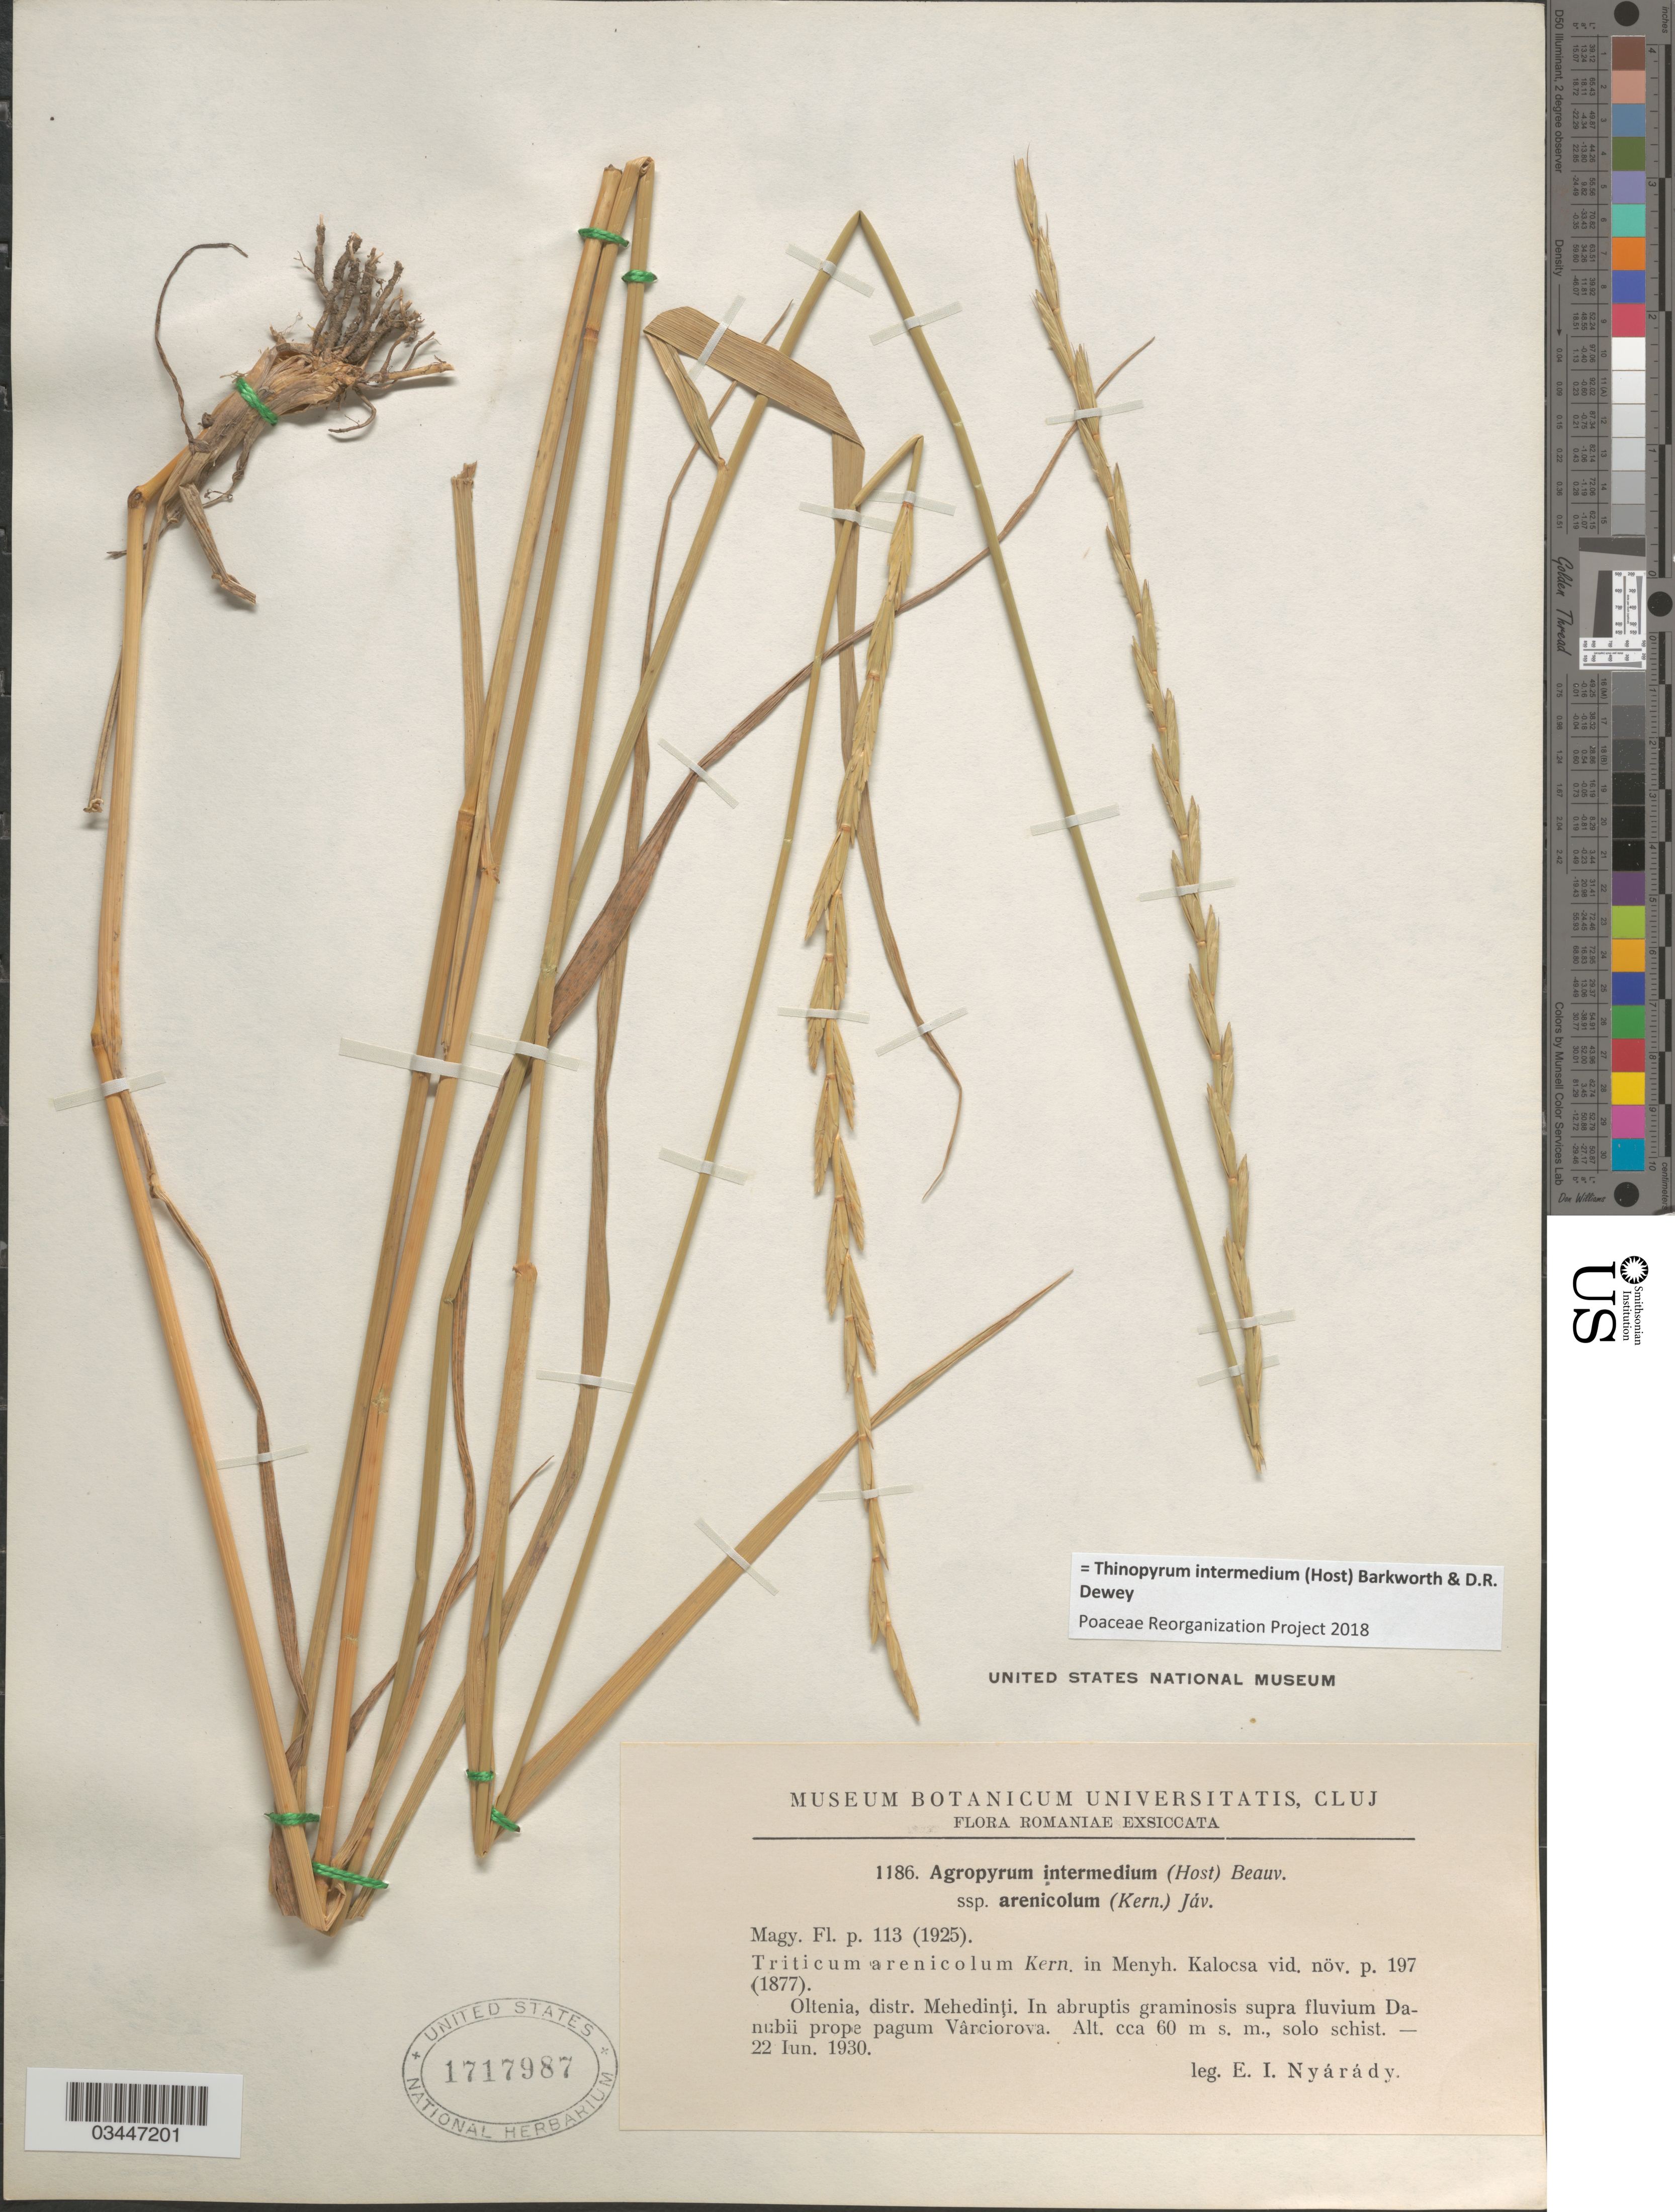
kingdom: Plantae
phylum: Tracheophyta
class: Liliopsida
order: Poales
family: Poaceae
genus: Thinopyrum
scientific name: Thinopyrum intermedium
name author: (Host) Barkworth & Dewey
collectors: E. Nyárády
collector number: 1186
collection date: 1930-06-22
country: Romania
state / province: Mehedinti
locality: Romaniae. Oltenia, distr. Mehendinţi. In abruptis graminosis supra fluvium Danubii prope pagum Vârciorova.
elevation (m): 60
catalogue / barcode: US 1717987